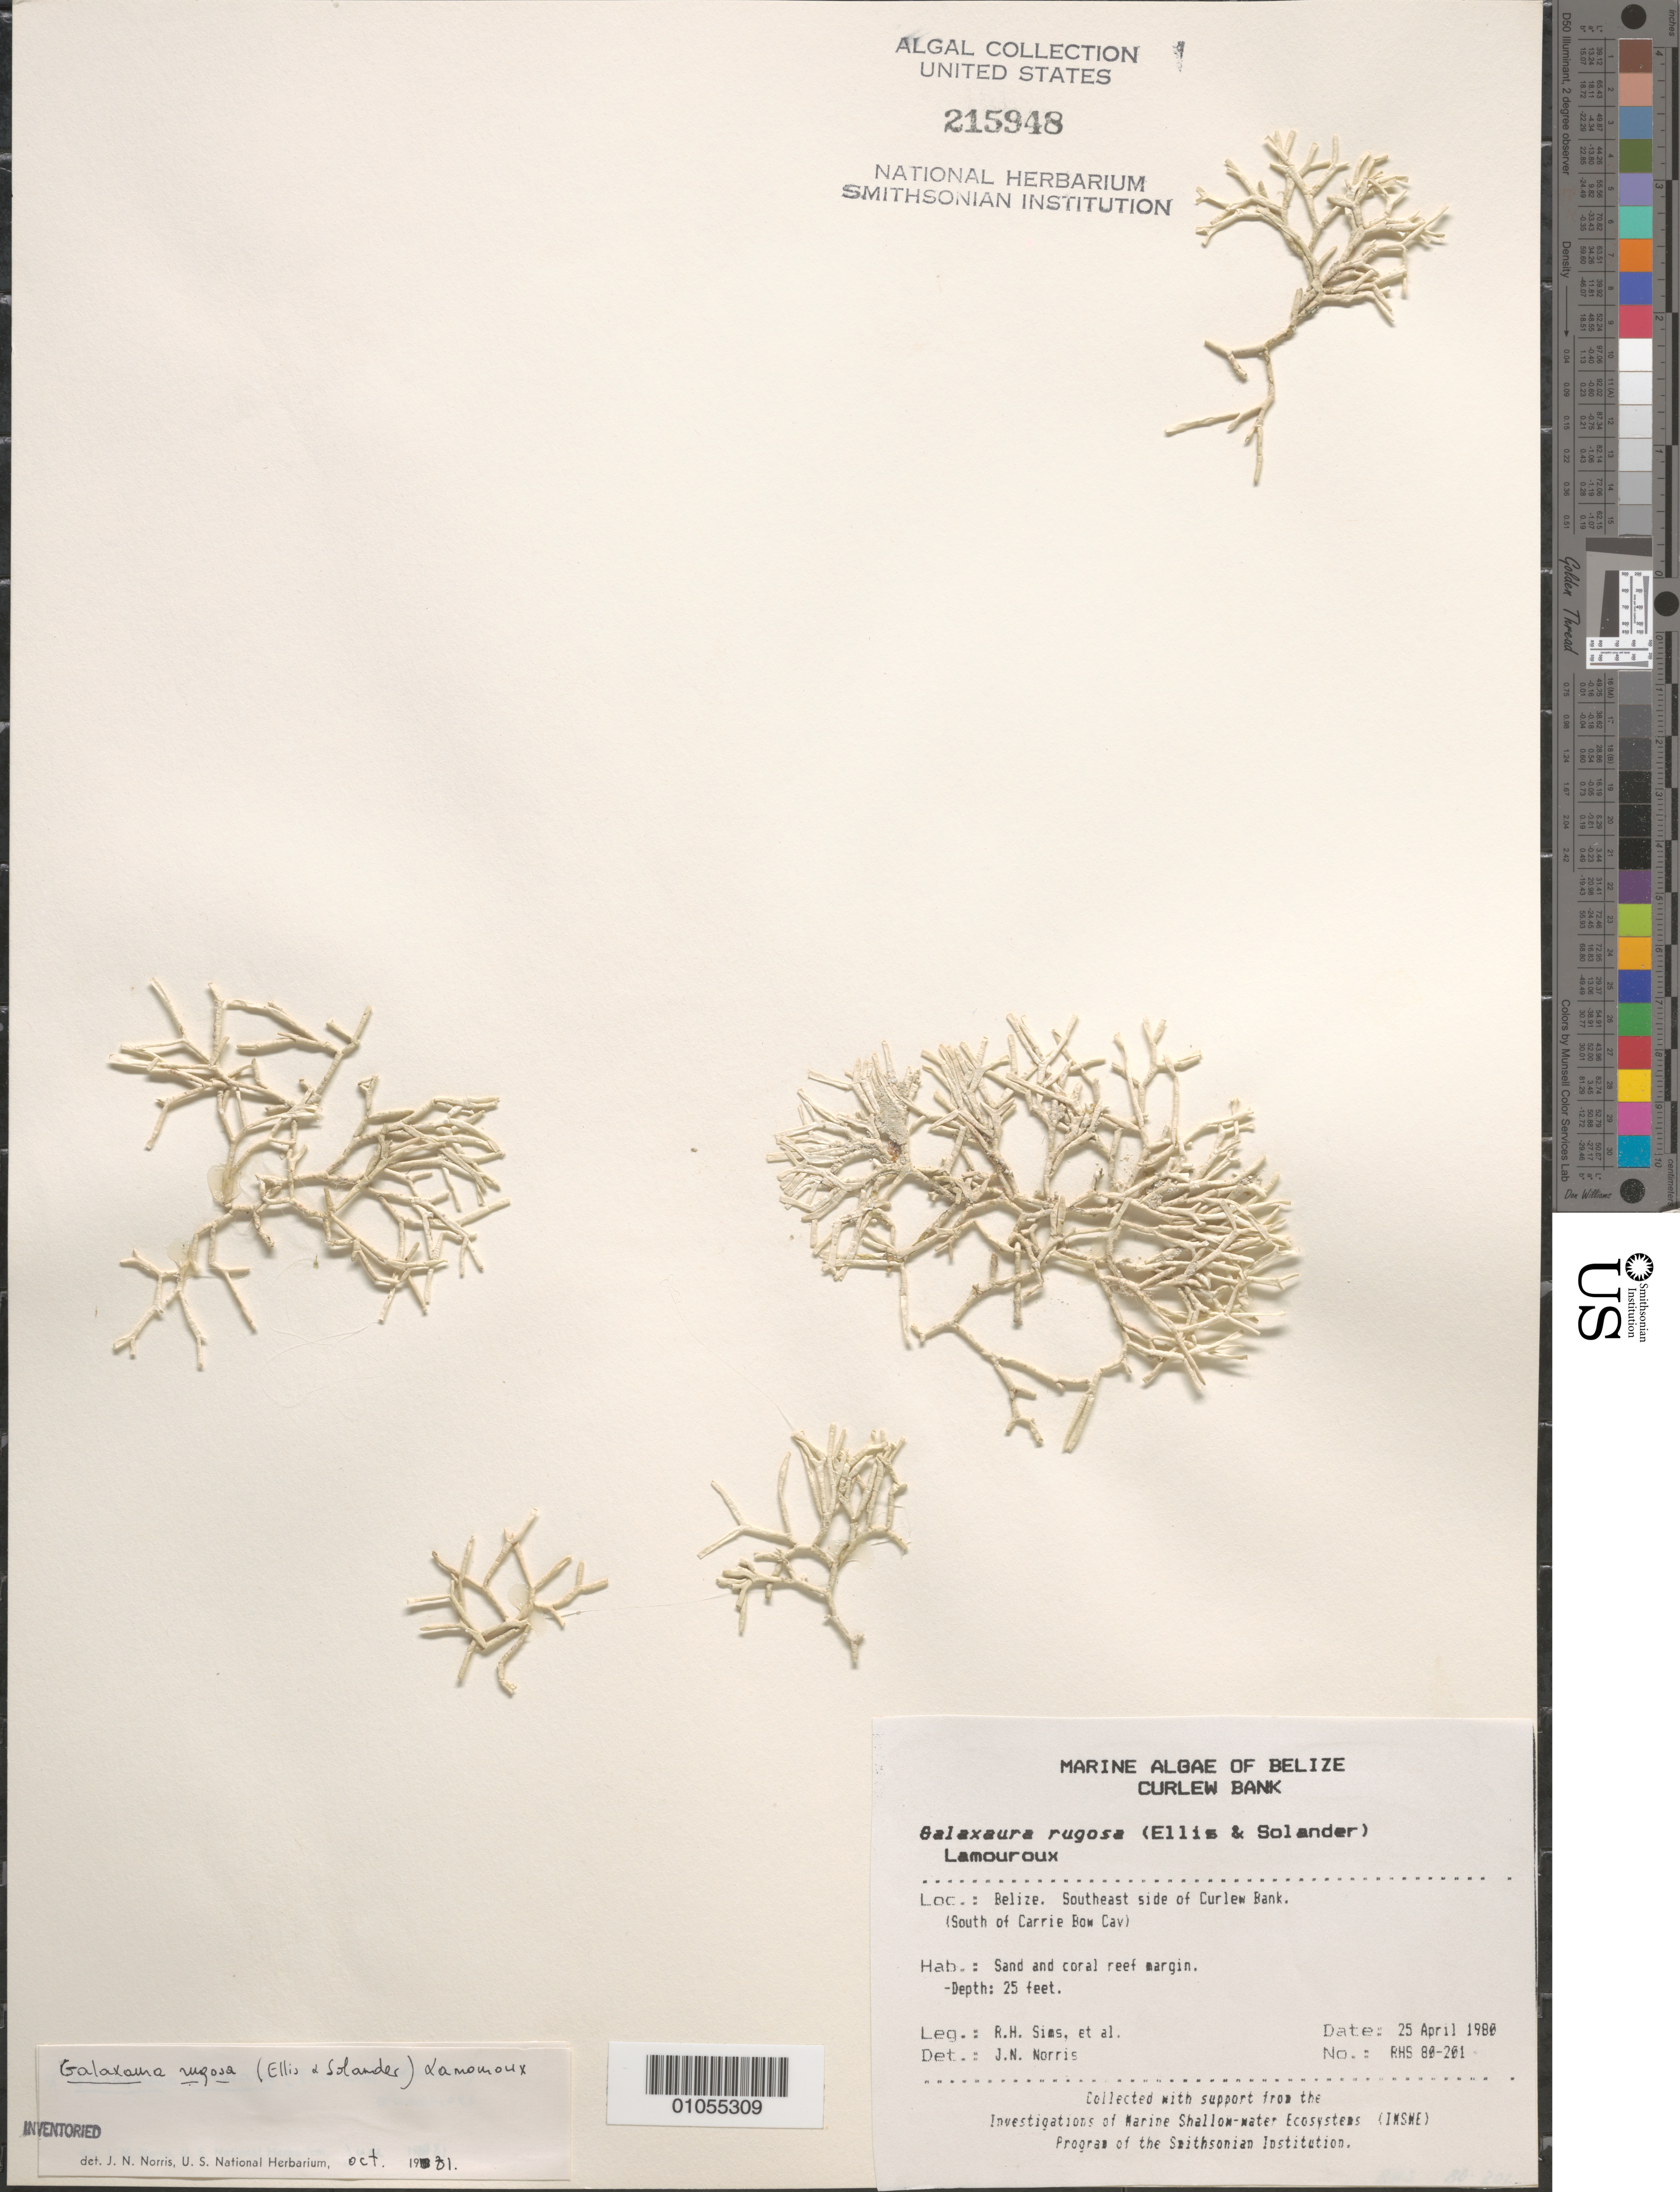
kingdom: Plantae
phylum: Rhodophyta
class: Florideophyceae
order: Nemaliales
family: Galaxauraceae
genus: Galaxaura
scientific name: Galaxaura rugosa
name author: (Ellis & Sol.) J.V.Lamouroux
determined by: Norris, James N.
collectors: R. H. Sims & et al.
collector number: RHS 80-201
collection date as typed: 25 Apr 1980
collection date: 1980-04-25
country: Belize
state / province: Stann Creek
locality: Curlew Bank, south of Carrie Bow Cay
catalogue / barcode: US 215948